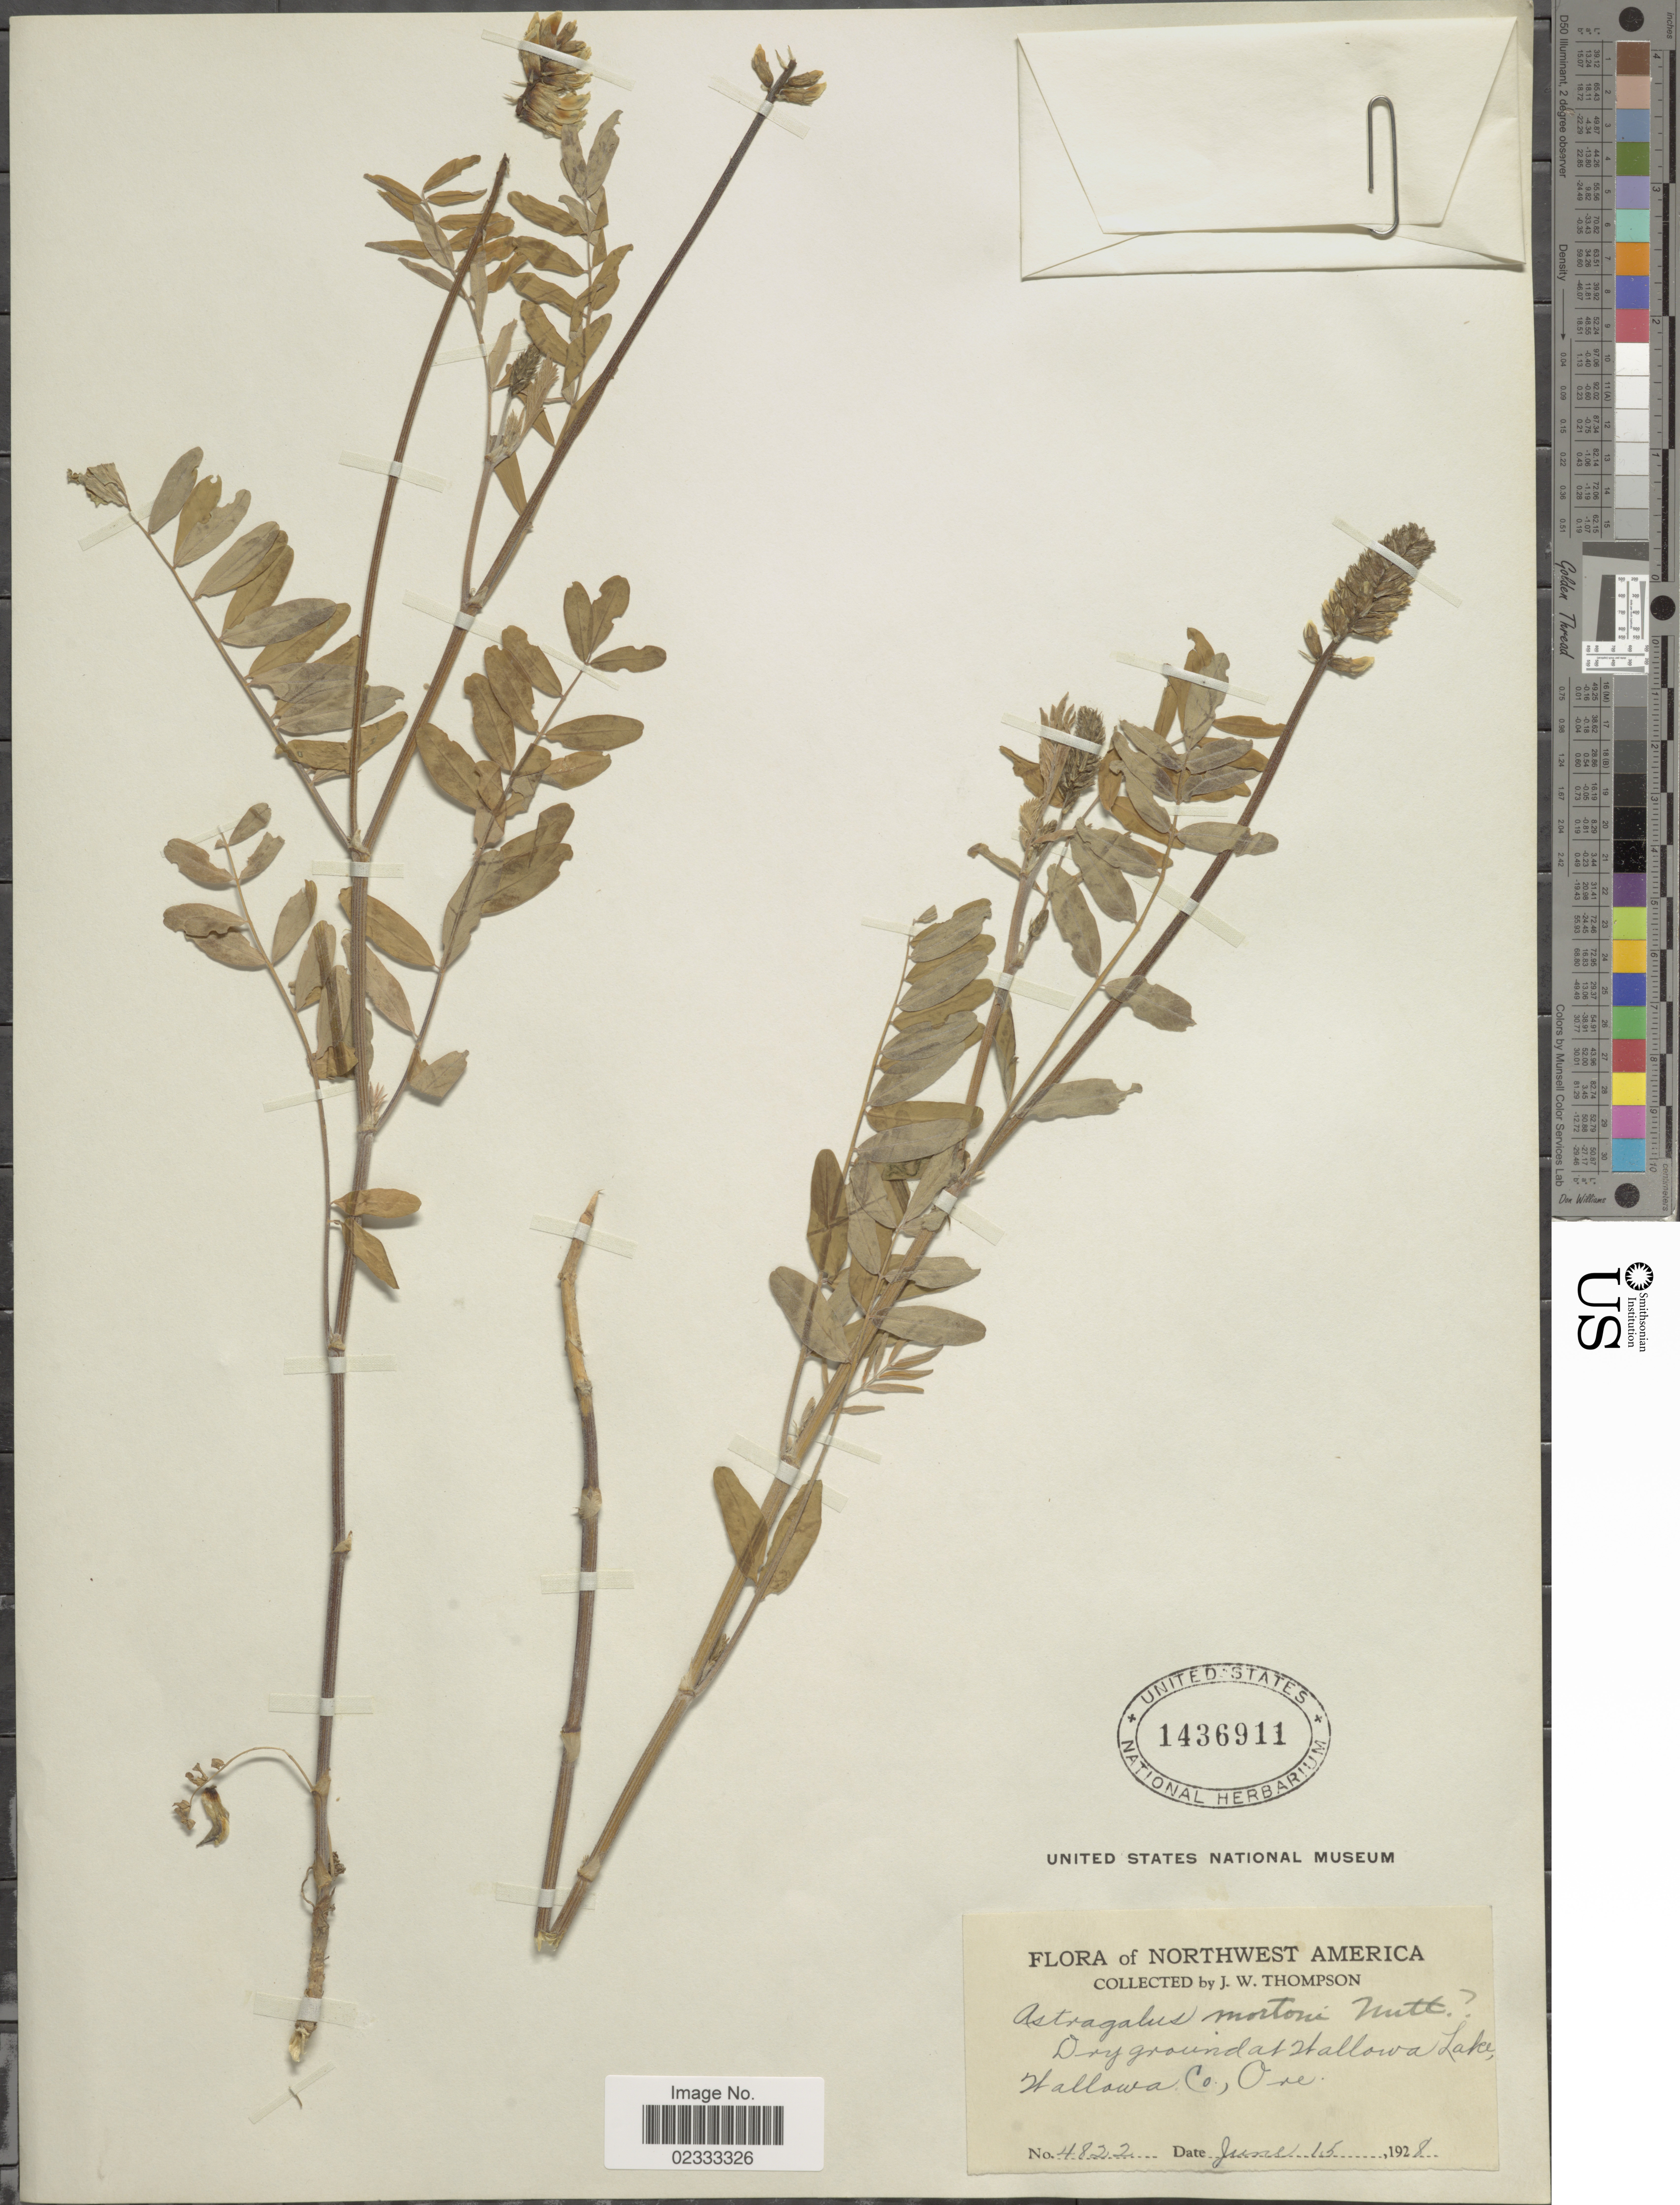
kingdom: Plantae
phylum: Tracheophyta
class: Magnoliopsida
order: Fabales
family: Fabaceae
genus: Astragalus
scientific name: Astragalus mortonii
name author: Nutt.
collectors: J. W. Thompson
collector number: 4822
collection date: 1928-06-15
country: United States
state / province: Oregon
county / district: Wallowa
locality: Dry ground at Wallowa Lake, Wallowa Co. Northwest America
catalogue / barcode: US 1436911